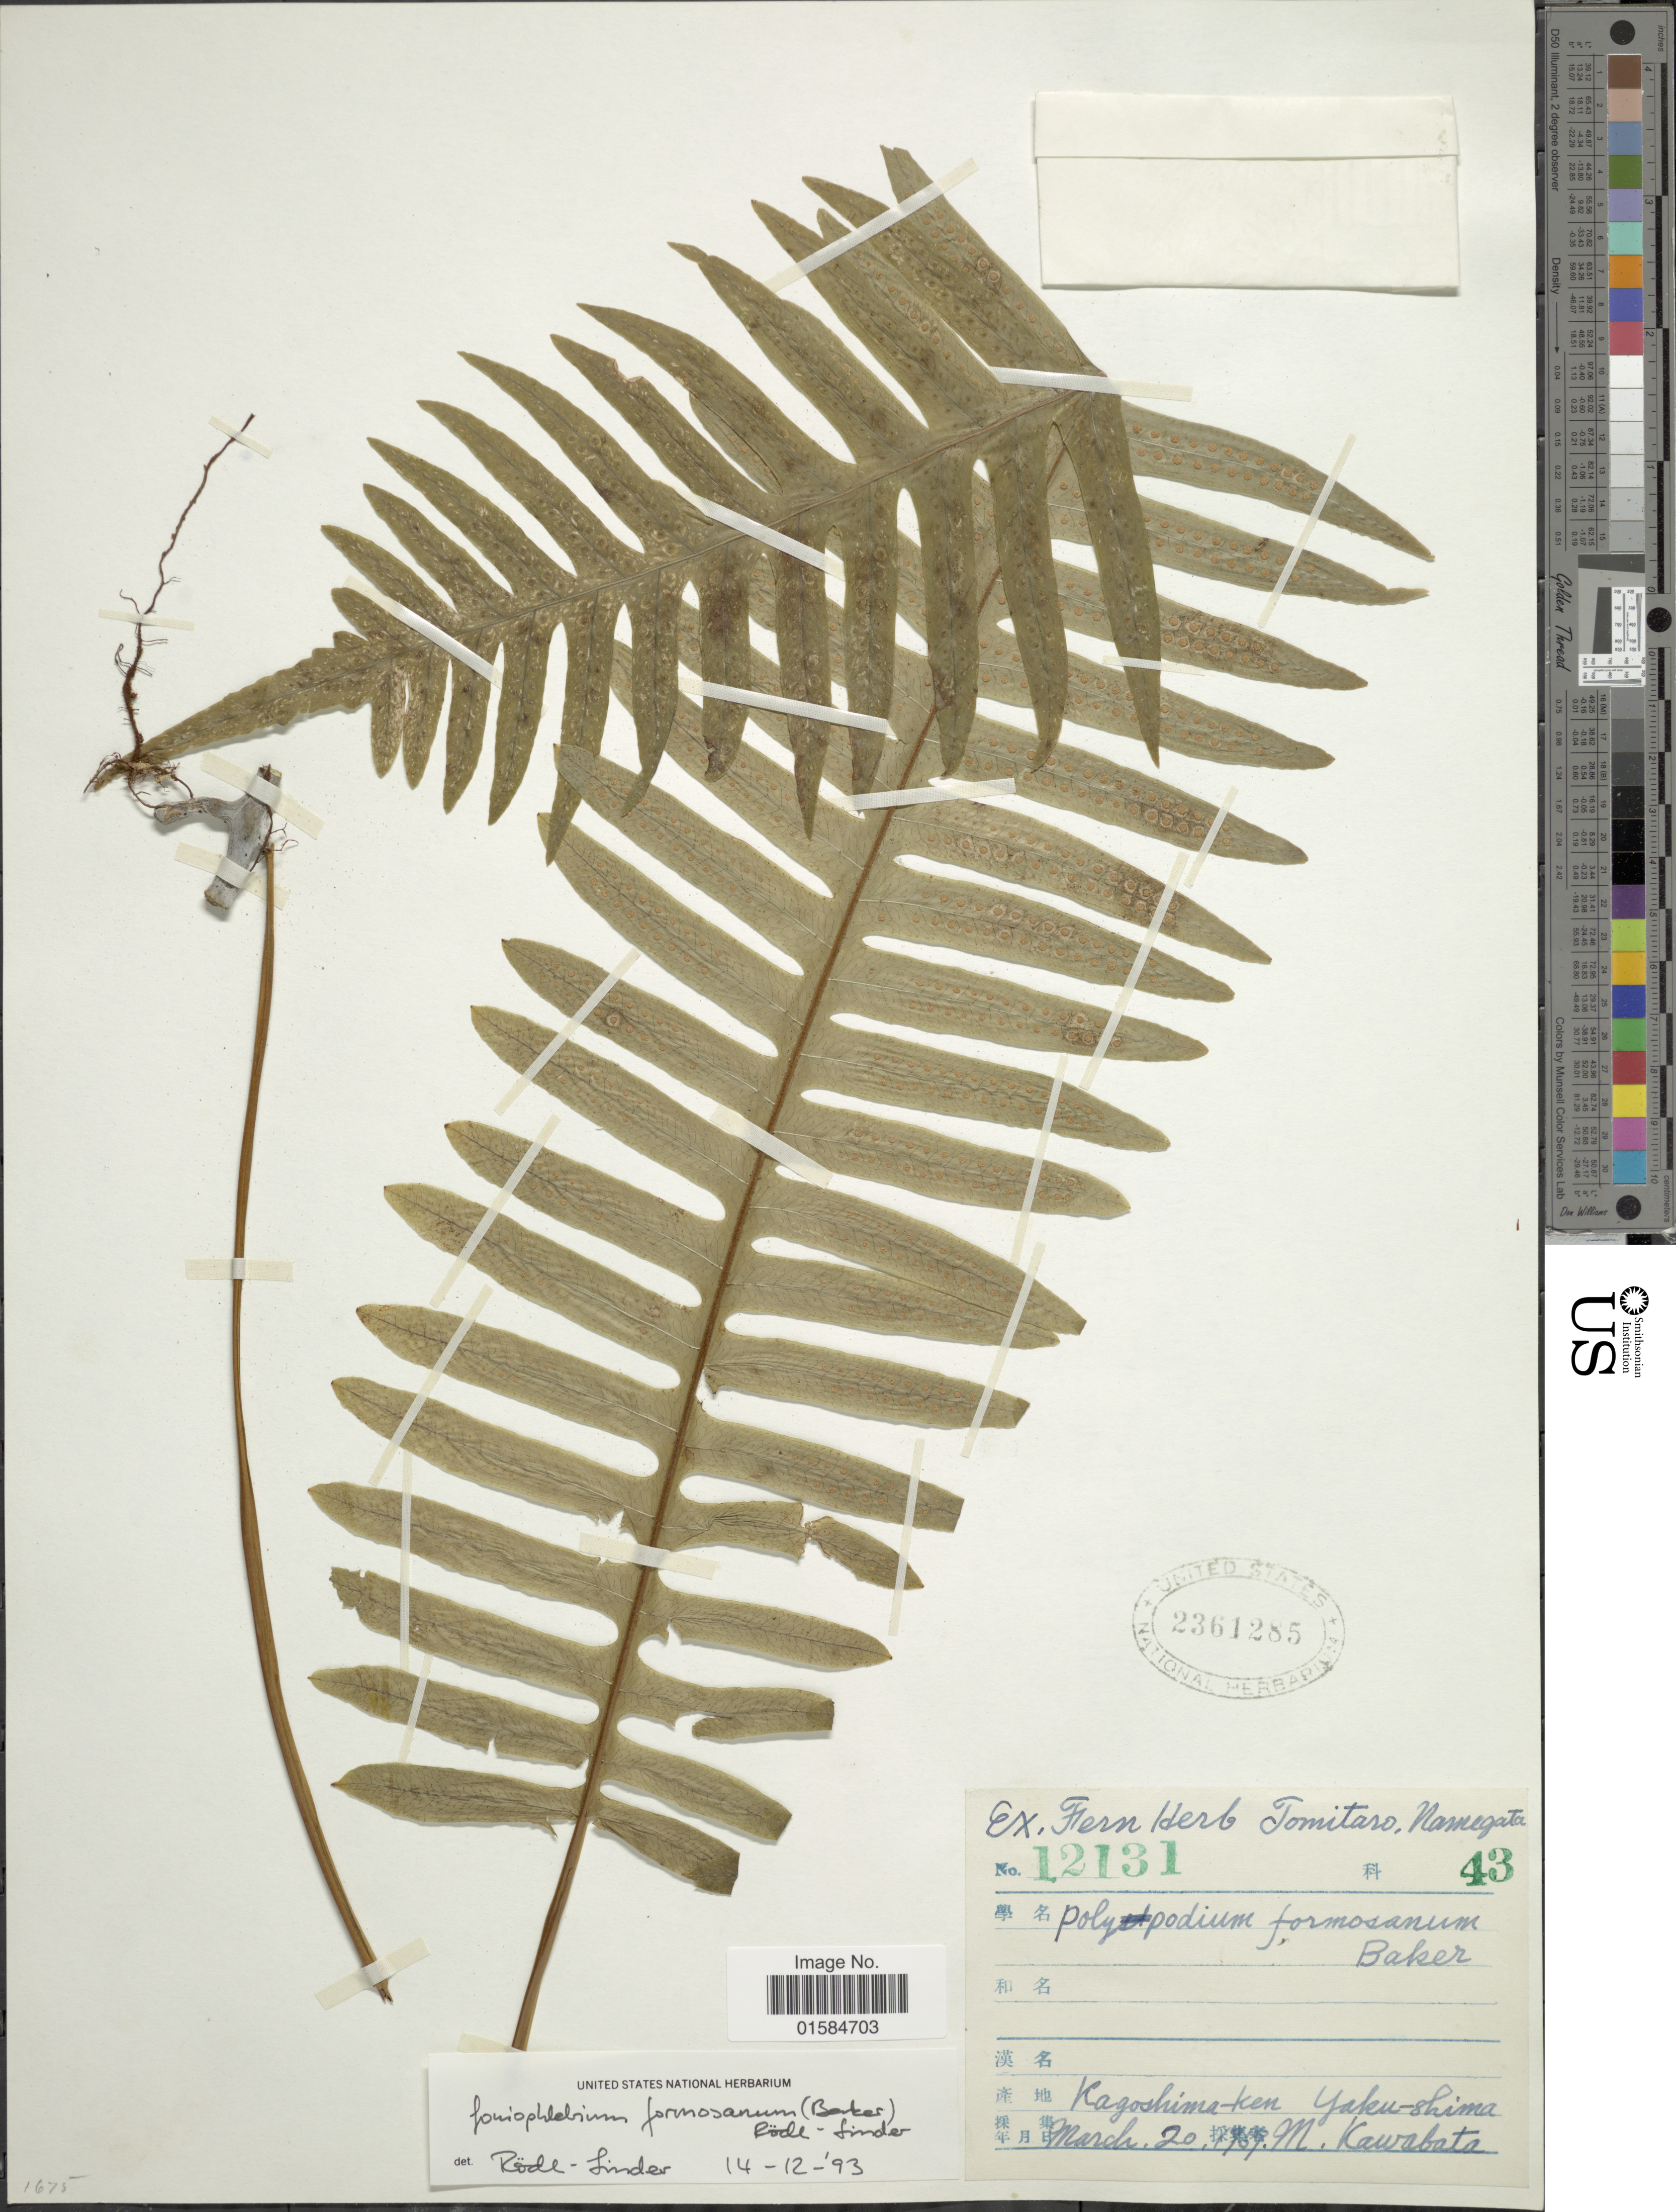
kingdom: Plantae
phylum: Tracheophyta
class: Polypodiopsida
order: Polypodiales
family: Polypodiaceae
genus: Goniophlebium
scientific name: Goniophlebium formosanum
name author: (Baker) Rödl-Linder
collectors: M. Kawabata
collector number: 12131/43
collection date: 1969-03-20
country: Japan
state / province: Kagosima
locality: Kagoshima-ken, Yaku-shima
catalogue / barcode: US 2361285